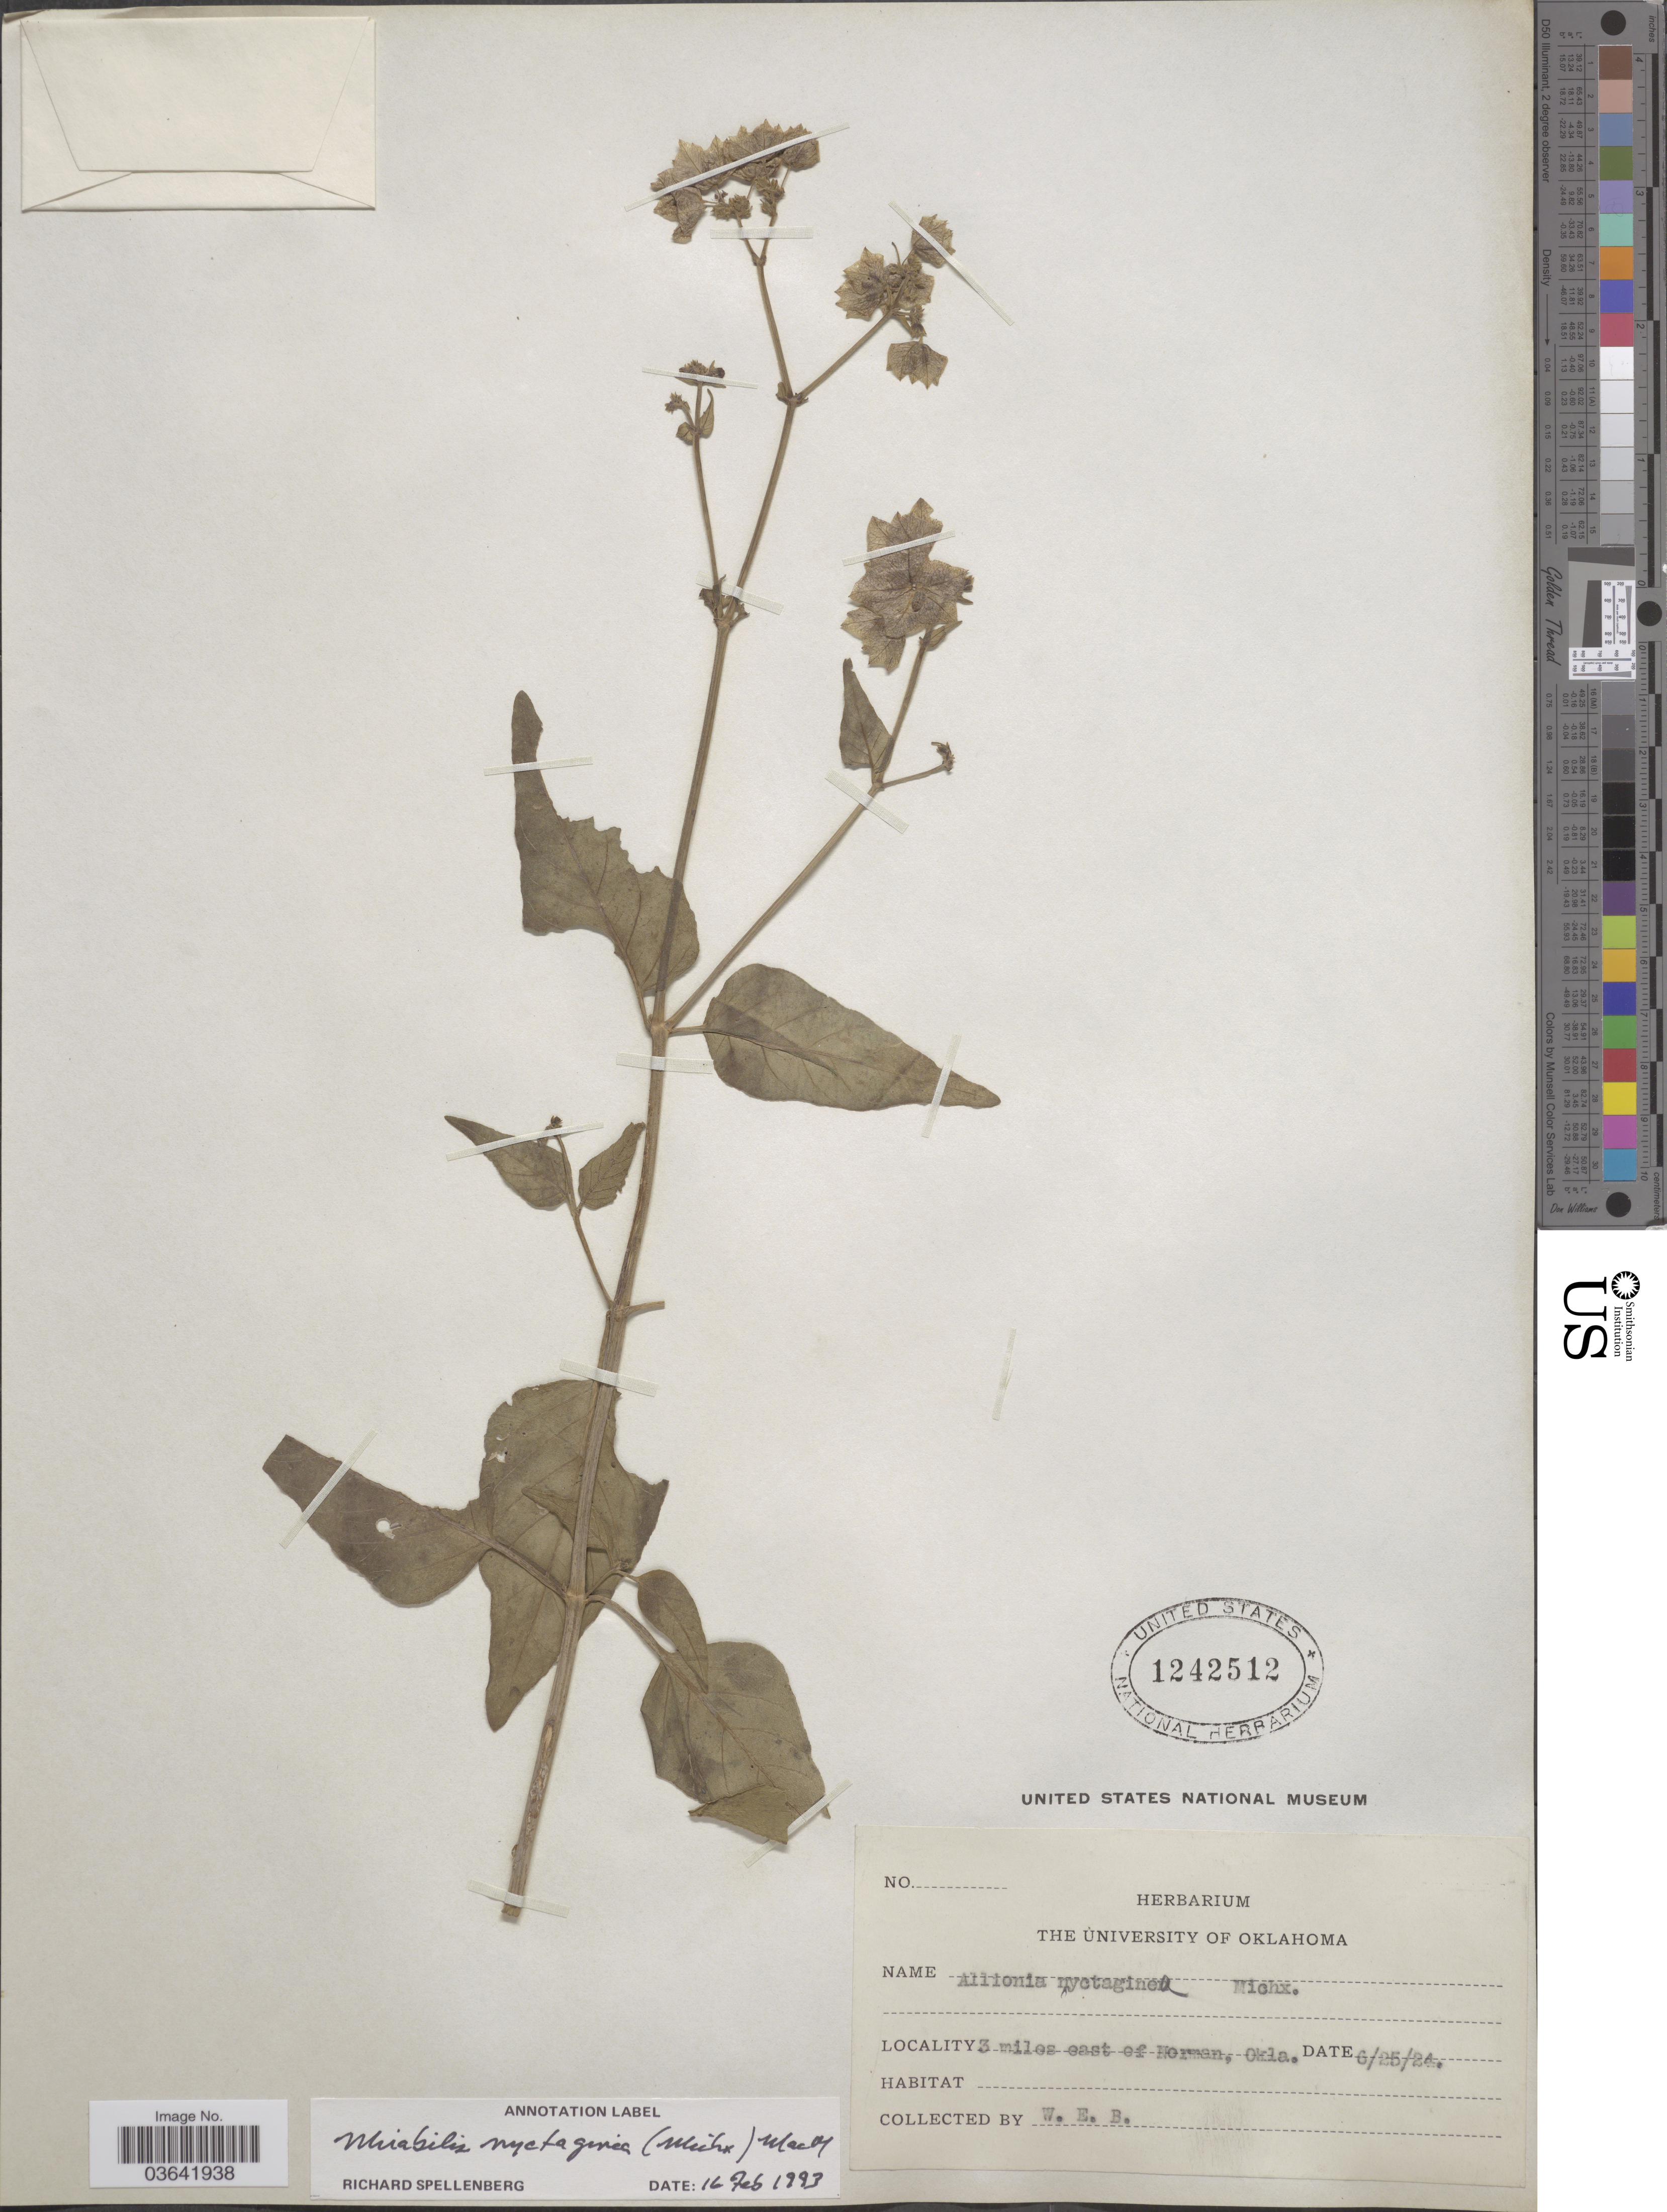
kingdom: Plantae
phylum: Tracheophyta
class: Magnoliopsida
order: Caryophyllales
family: Nyctaginaceae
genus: Mirabilis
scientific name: Mirabilis nyctaginea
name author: (Michx.) MacMill.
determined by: Spellenberg, R.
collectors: W. E. B.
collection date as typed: Transcribed d/m/y: 25/6/24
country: United States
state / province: Oklahoma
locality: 3 miles east of Norman.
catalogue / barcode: US 1242512